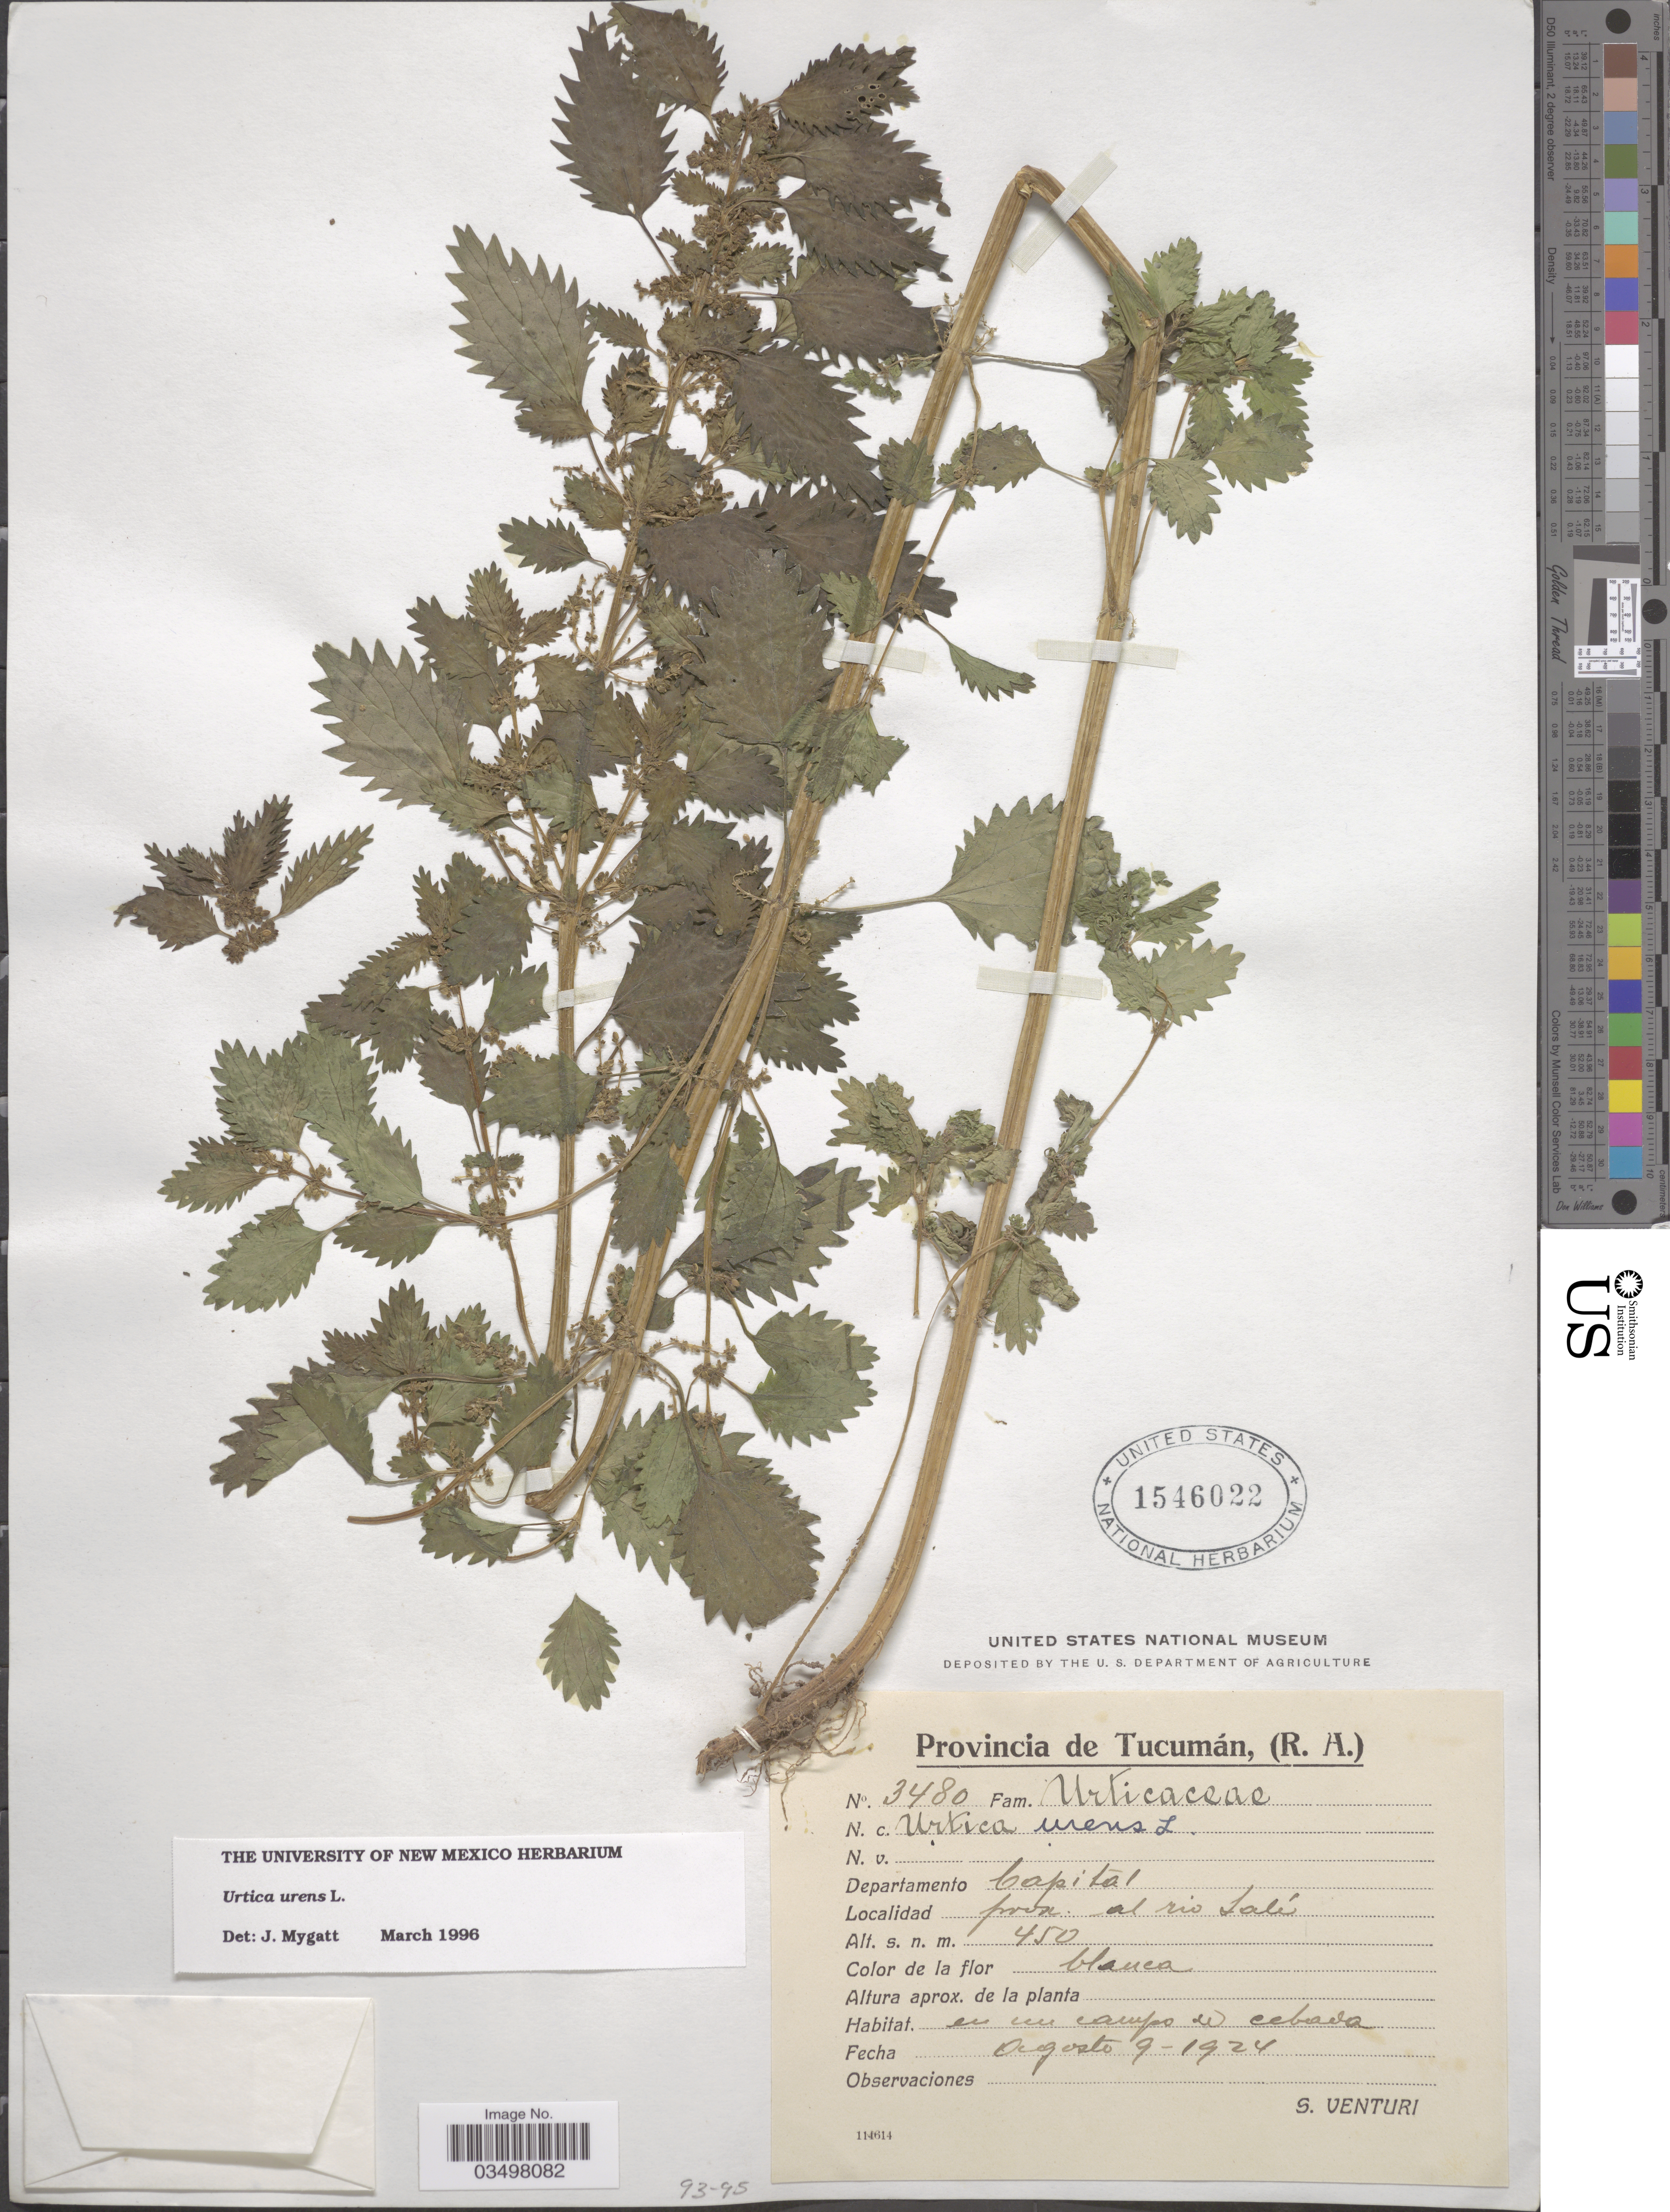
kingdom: Plantae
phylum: Tracheophyta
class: Magnoliopsida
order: Rosales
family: Urticaceae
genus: Urtica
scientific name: Urtica urens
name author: L.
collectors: S. Venturi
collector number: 3480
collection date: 1924-08-09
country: Argentina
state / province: Tucuman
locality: Departamento Capital. From al rio Salí.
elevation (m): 450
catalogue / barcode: US 1546022